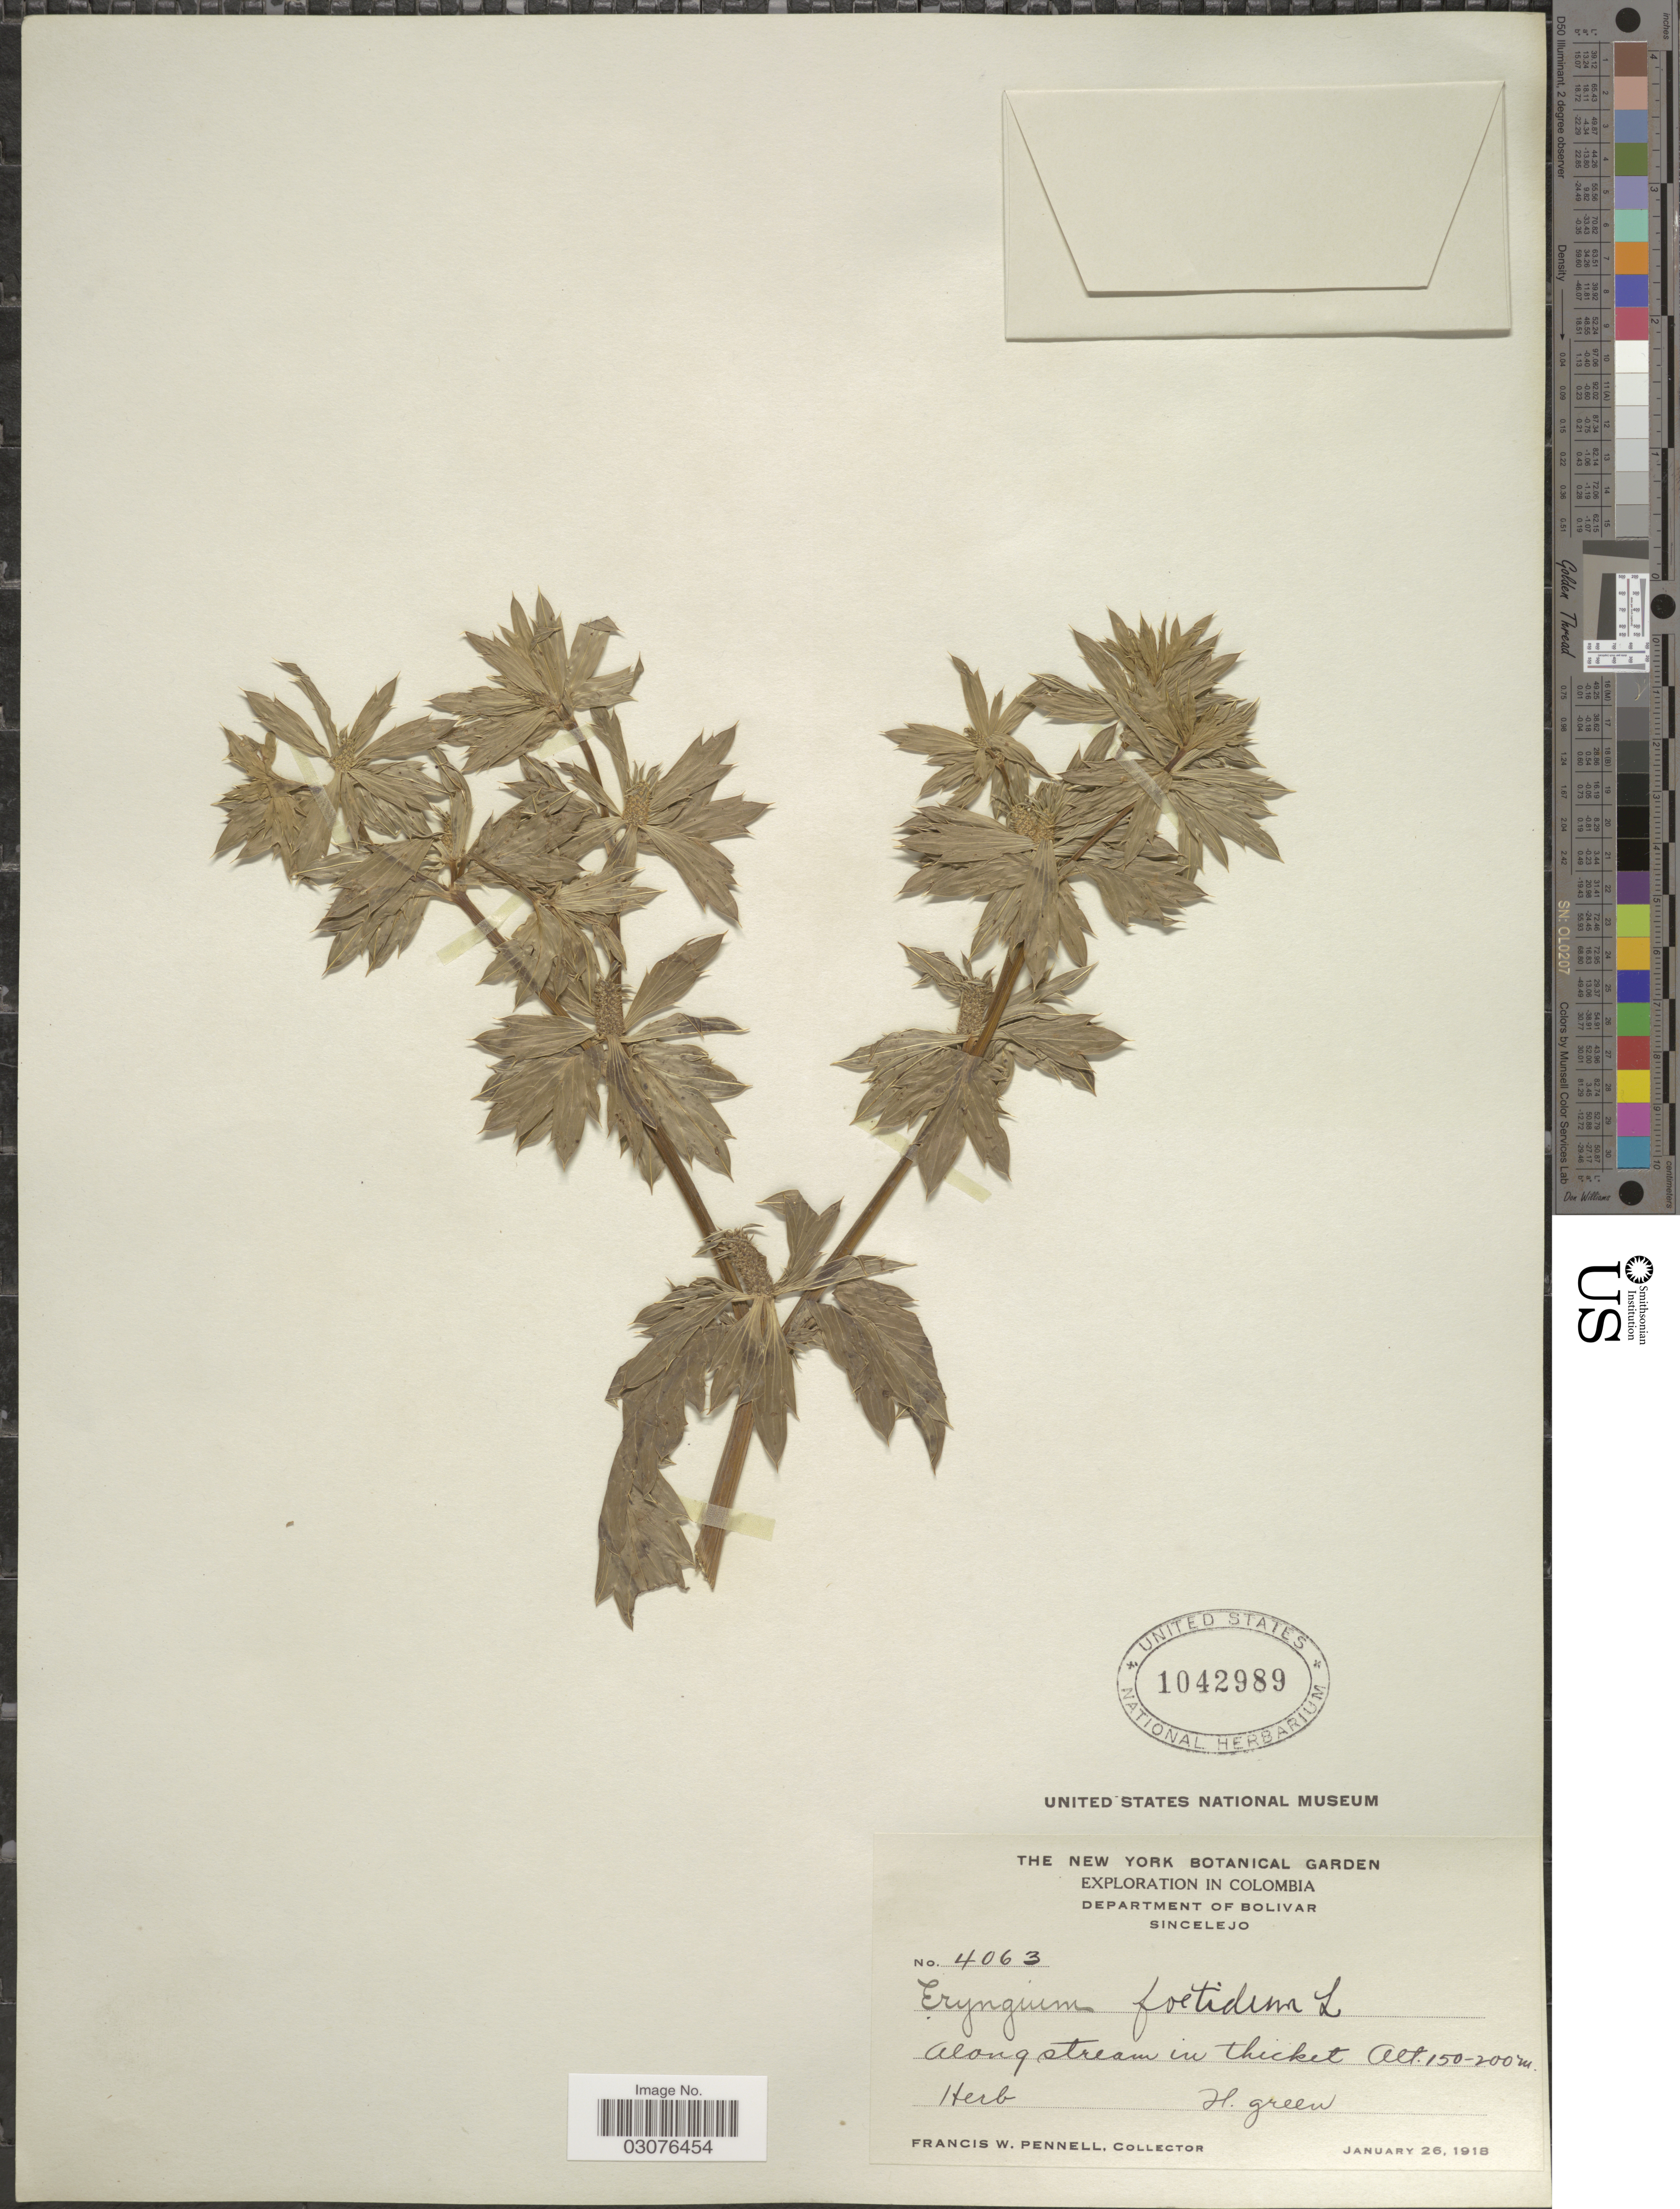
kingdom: Plantae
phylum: Tracheophyta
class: Magnoliopsida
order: Apiales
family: Apiaceae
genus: Eryngium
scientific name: Eryngium foetidum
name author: L.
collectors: F. W. Pennell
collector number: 4063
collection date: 1918-01-26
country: Colombia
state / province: Bolívar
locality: Department of Bolivar. Sincelejo. Along stream in thicket.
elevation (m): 150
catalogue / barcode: US 1042989